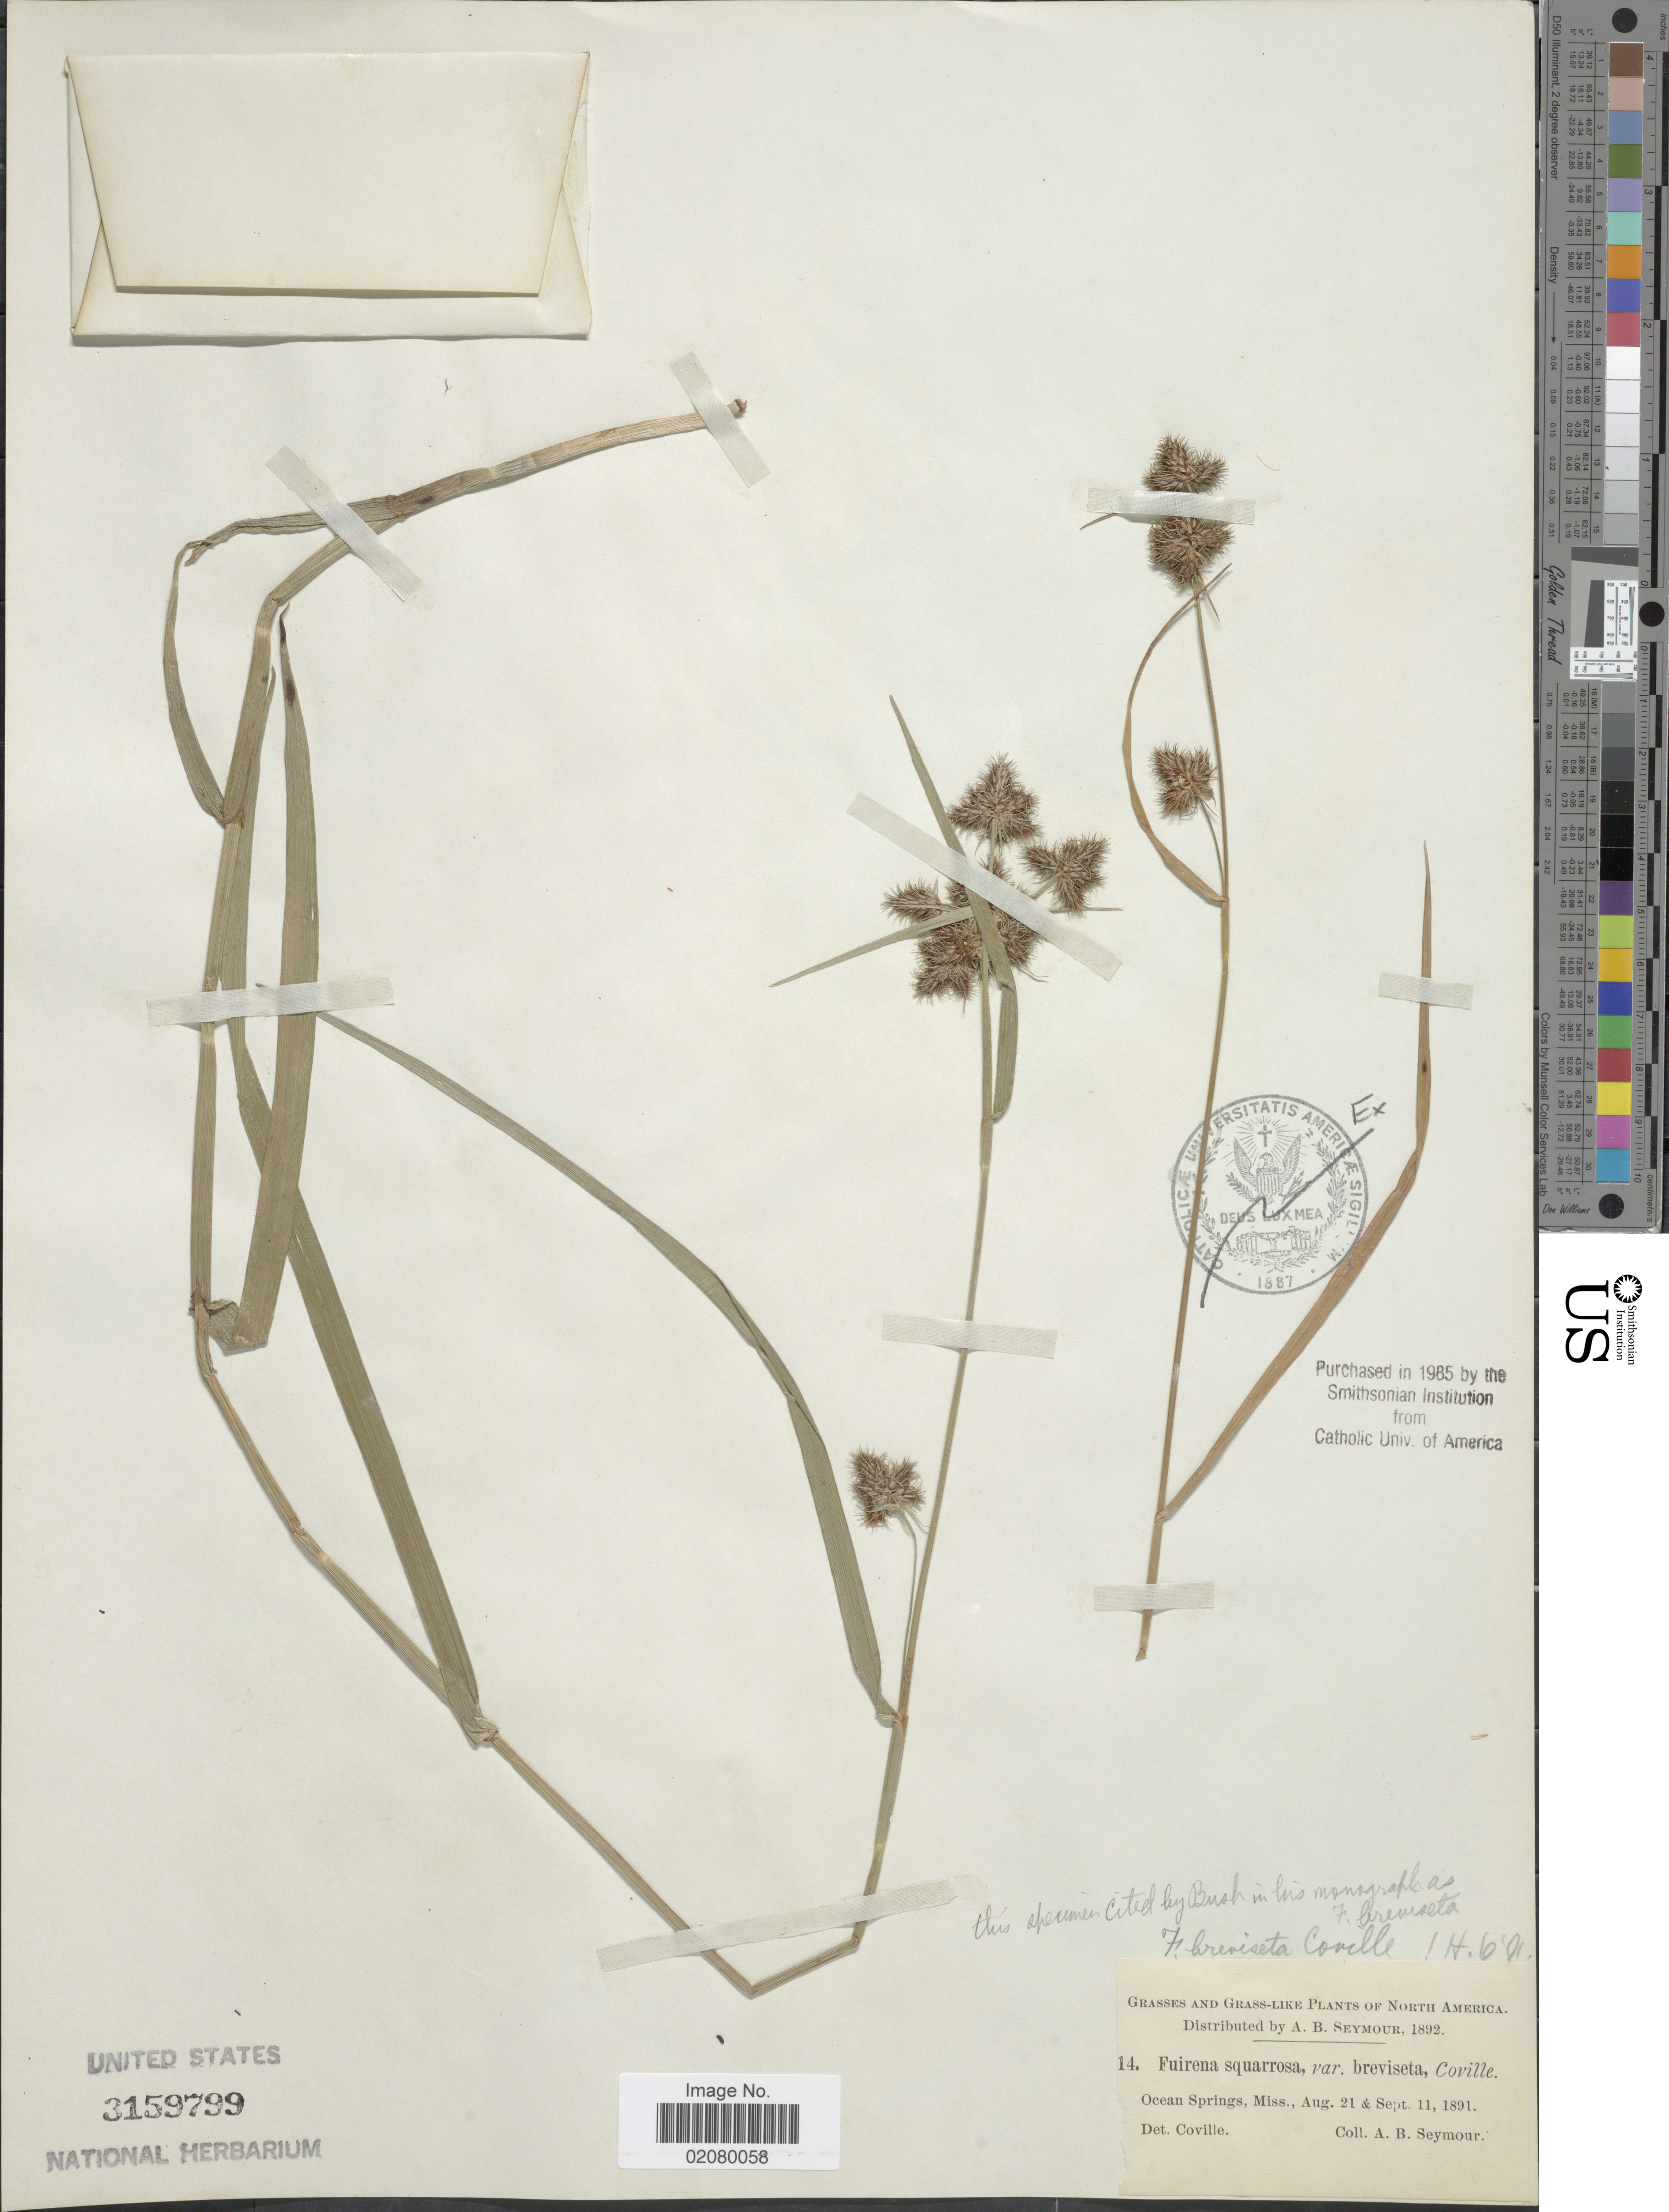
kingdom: Plantae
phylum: Tracheophyta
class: Liliopsida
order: Poales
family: Cyperaceae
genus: Fuirena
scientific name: Fuirena squarrosa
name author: Michx.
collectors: A. Seymour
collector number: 14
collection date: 1891-08-21/1891-09-11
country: United States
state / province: Mississippi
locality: Ocean Springs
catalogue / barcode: US 3159799